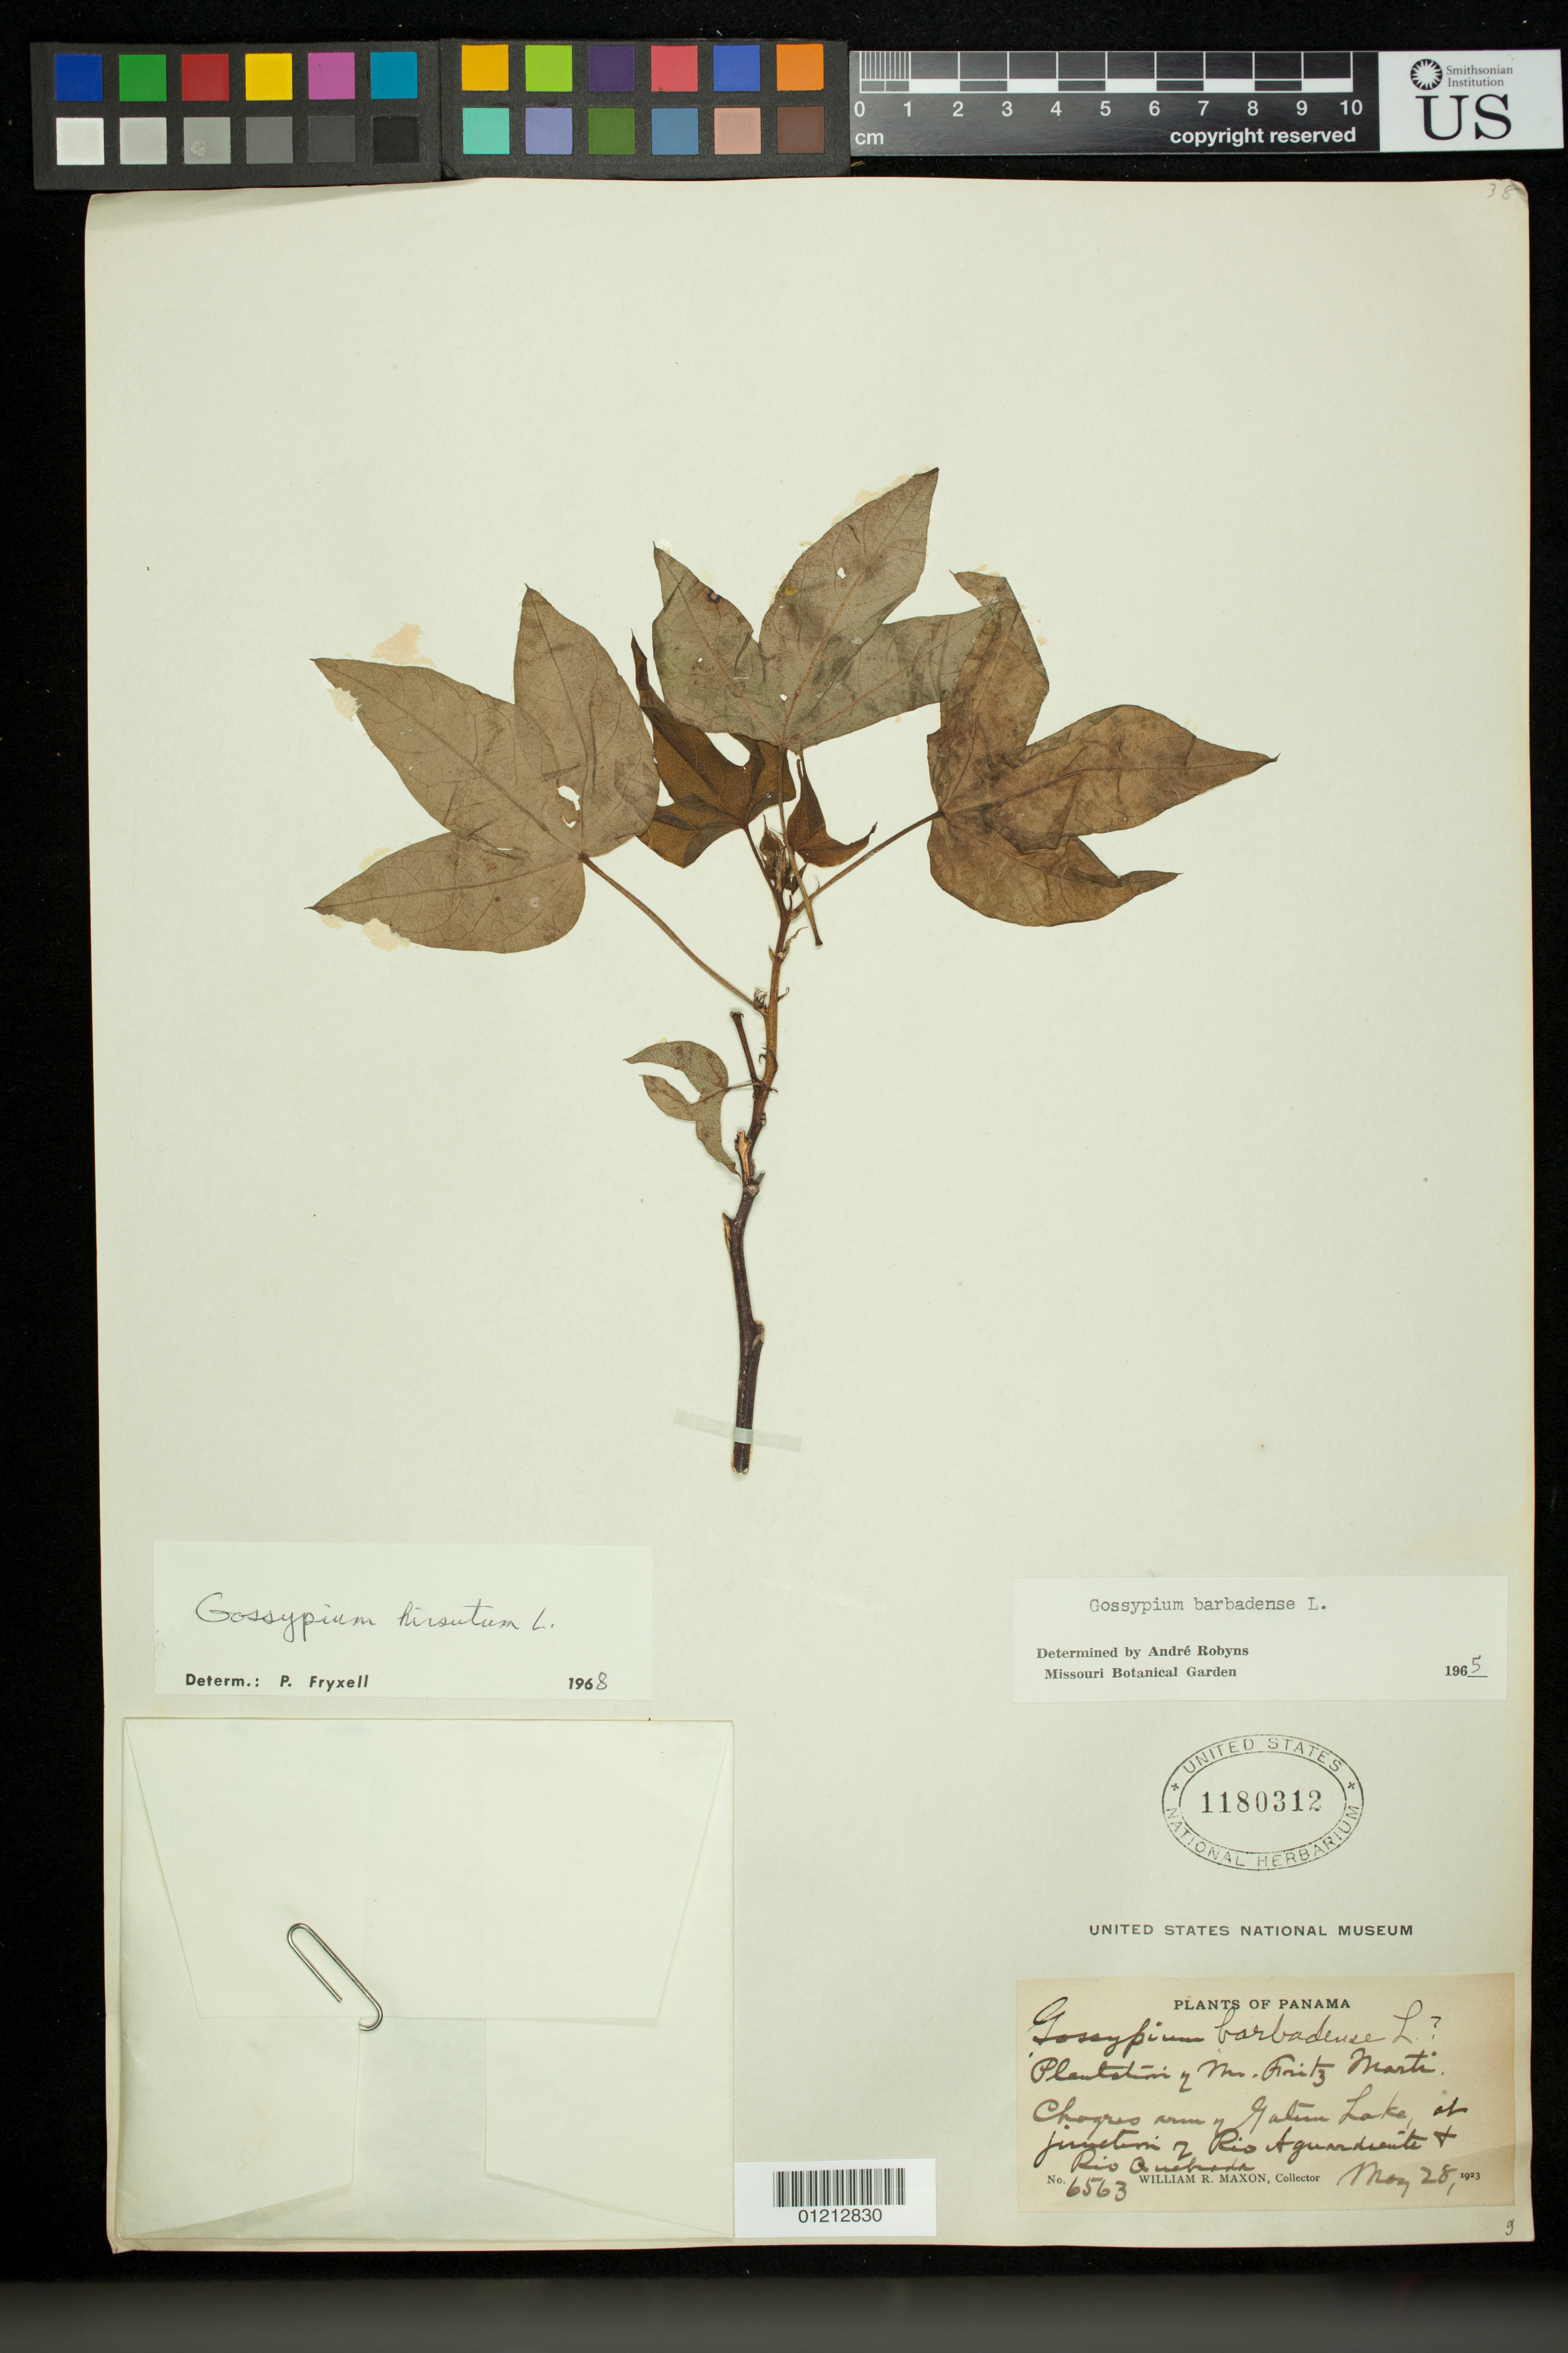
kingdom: Plantae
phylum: Tracheophyta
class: Magnoliopsida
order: Malvales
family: Malvaceae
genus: Gossypium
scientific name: Gossypium hirsutum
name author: L.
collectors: W. R. Maxon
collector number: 6563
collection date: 1923-05-28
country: Panama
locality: Plantation of Mr. Fritz Marti. Chogres arm of Gatun Lake, at junction of Rio Aguardiente and Rio Quebrada.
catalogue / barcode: US 1180312